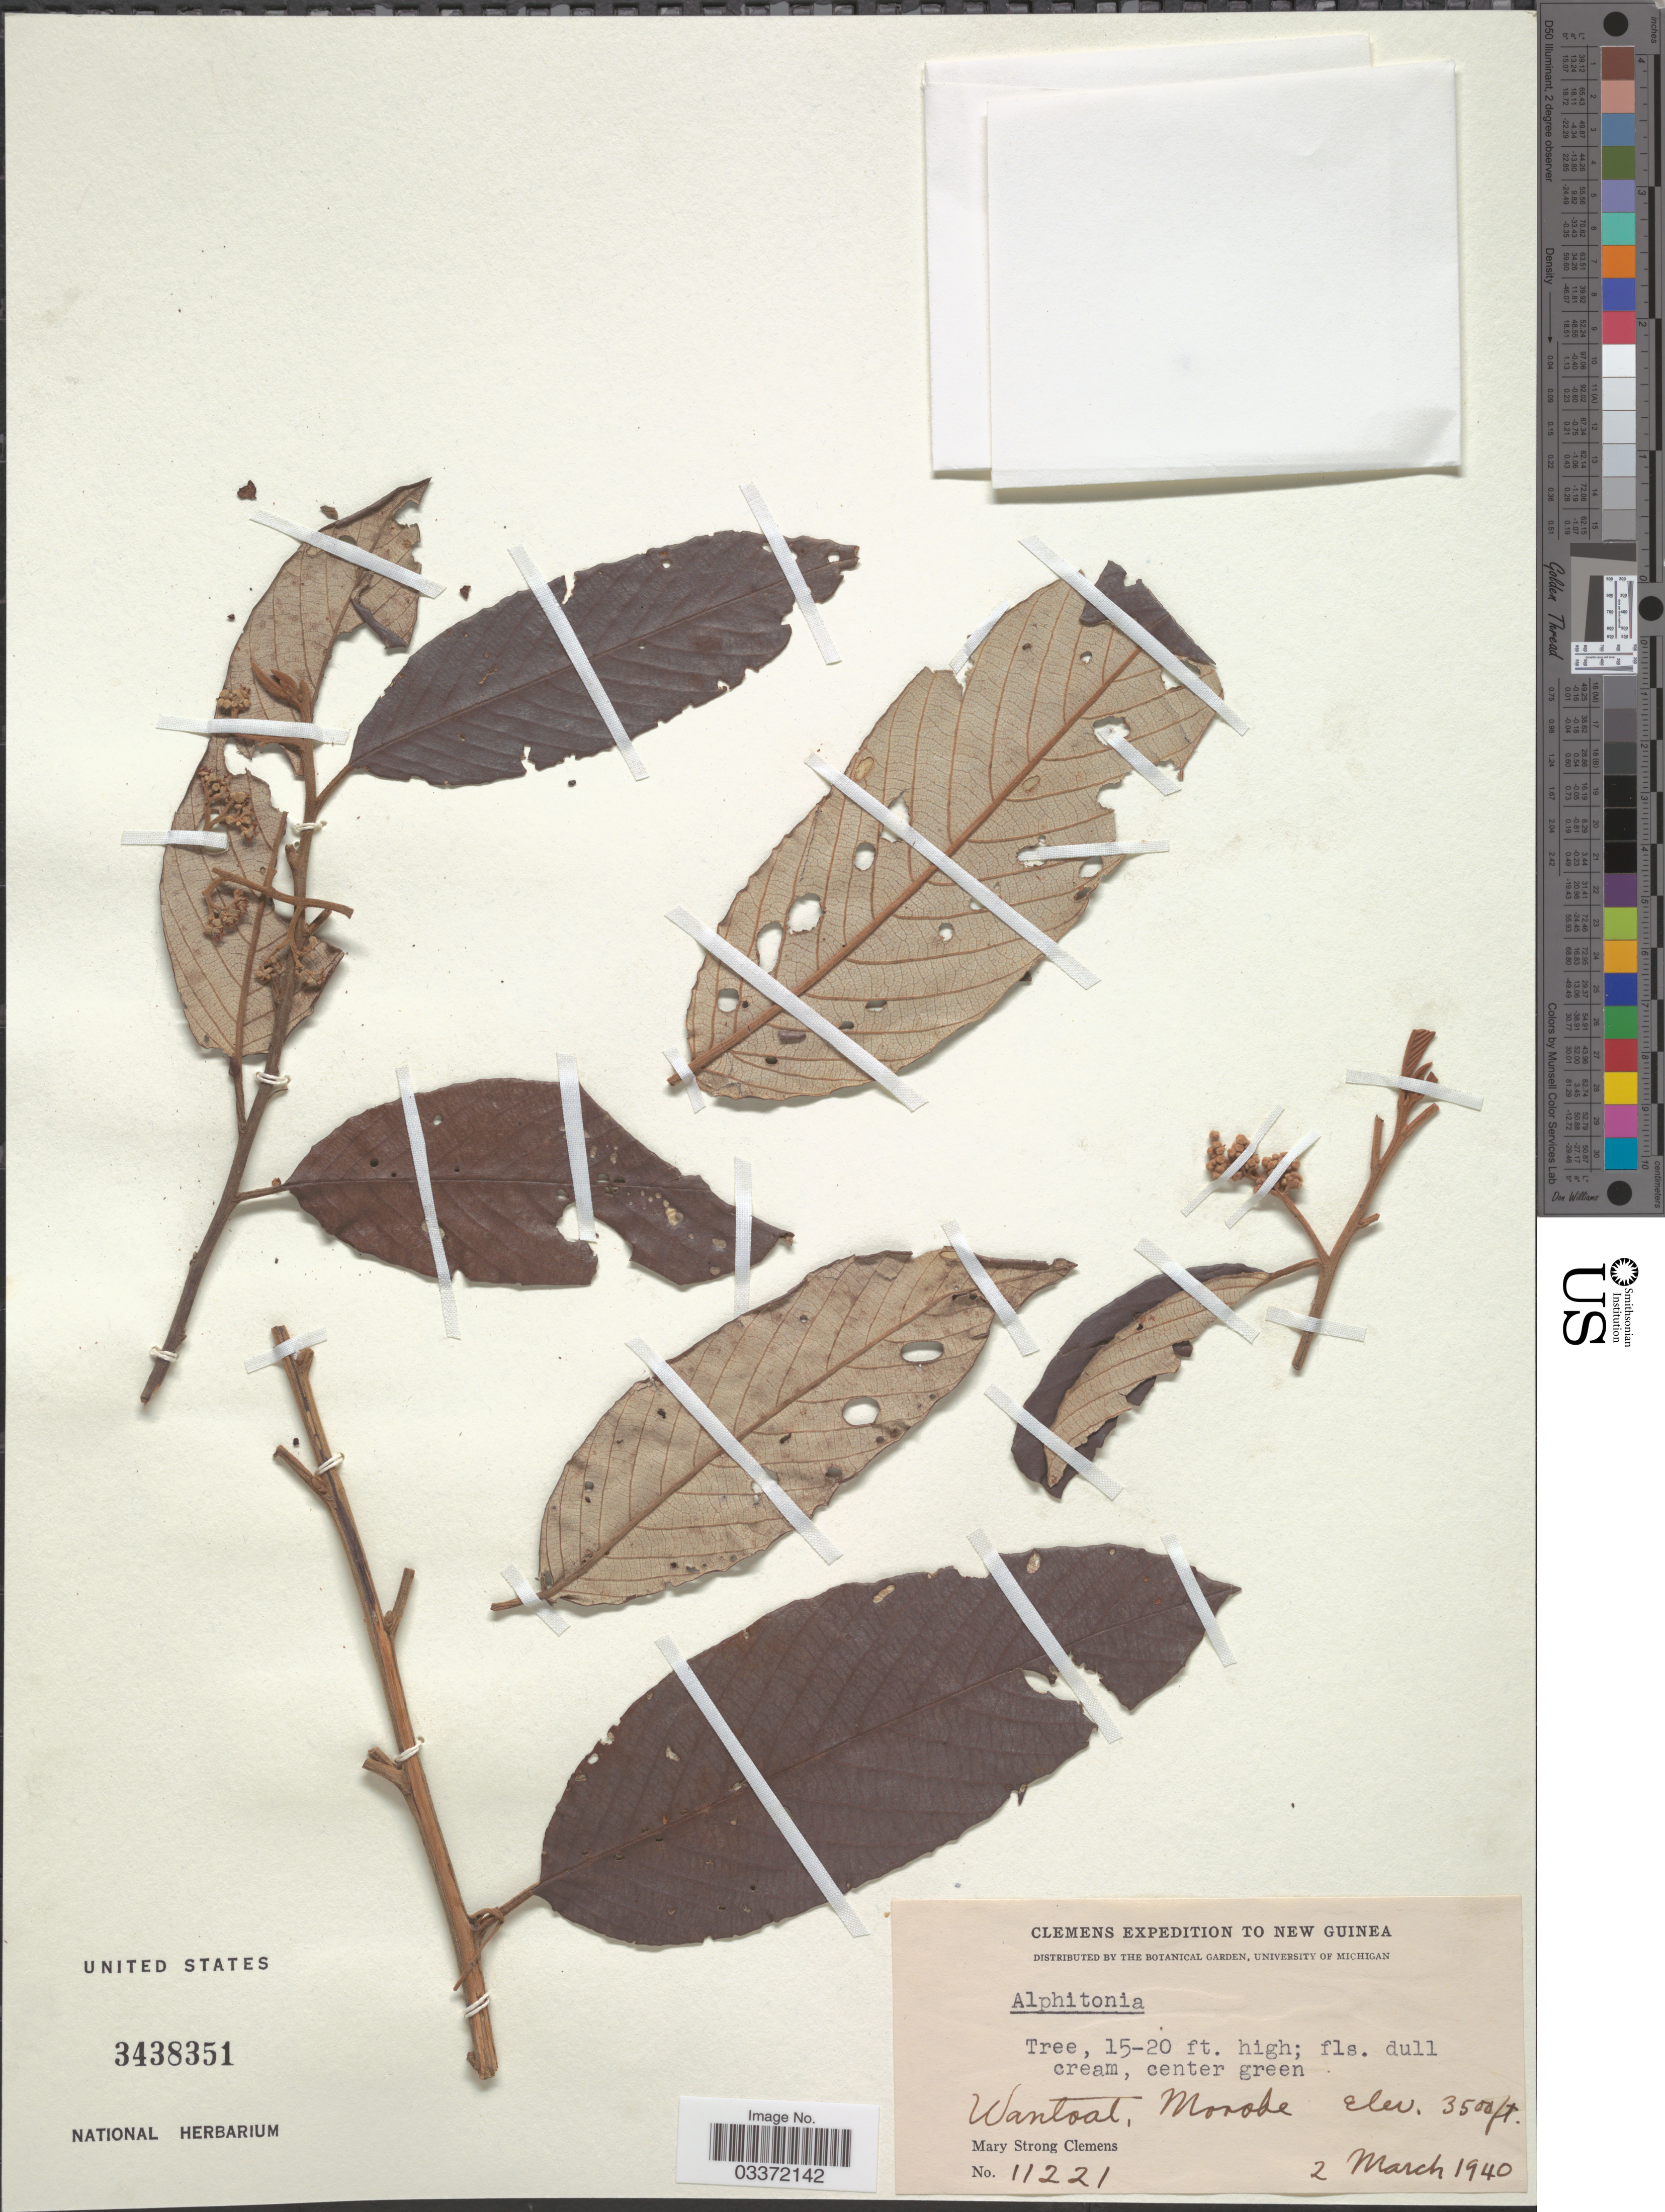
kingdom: Plantae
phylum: Tracheophyta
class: Magnoliopsida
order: Rosales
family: Rhamnaceae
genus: Alphitonia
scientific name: Alphitonia sp.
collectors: M. S. Clemens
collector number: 11221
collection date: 1940-03-02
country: Papua New Guinea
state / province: Morobe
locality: New Guinea, Wantoat, Morobe.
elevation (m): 1067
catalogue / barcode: US 3438351